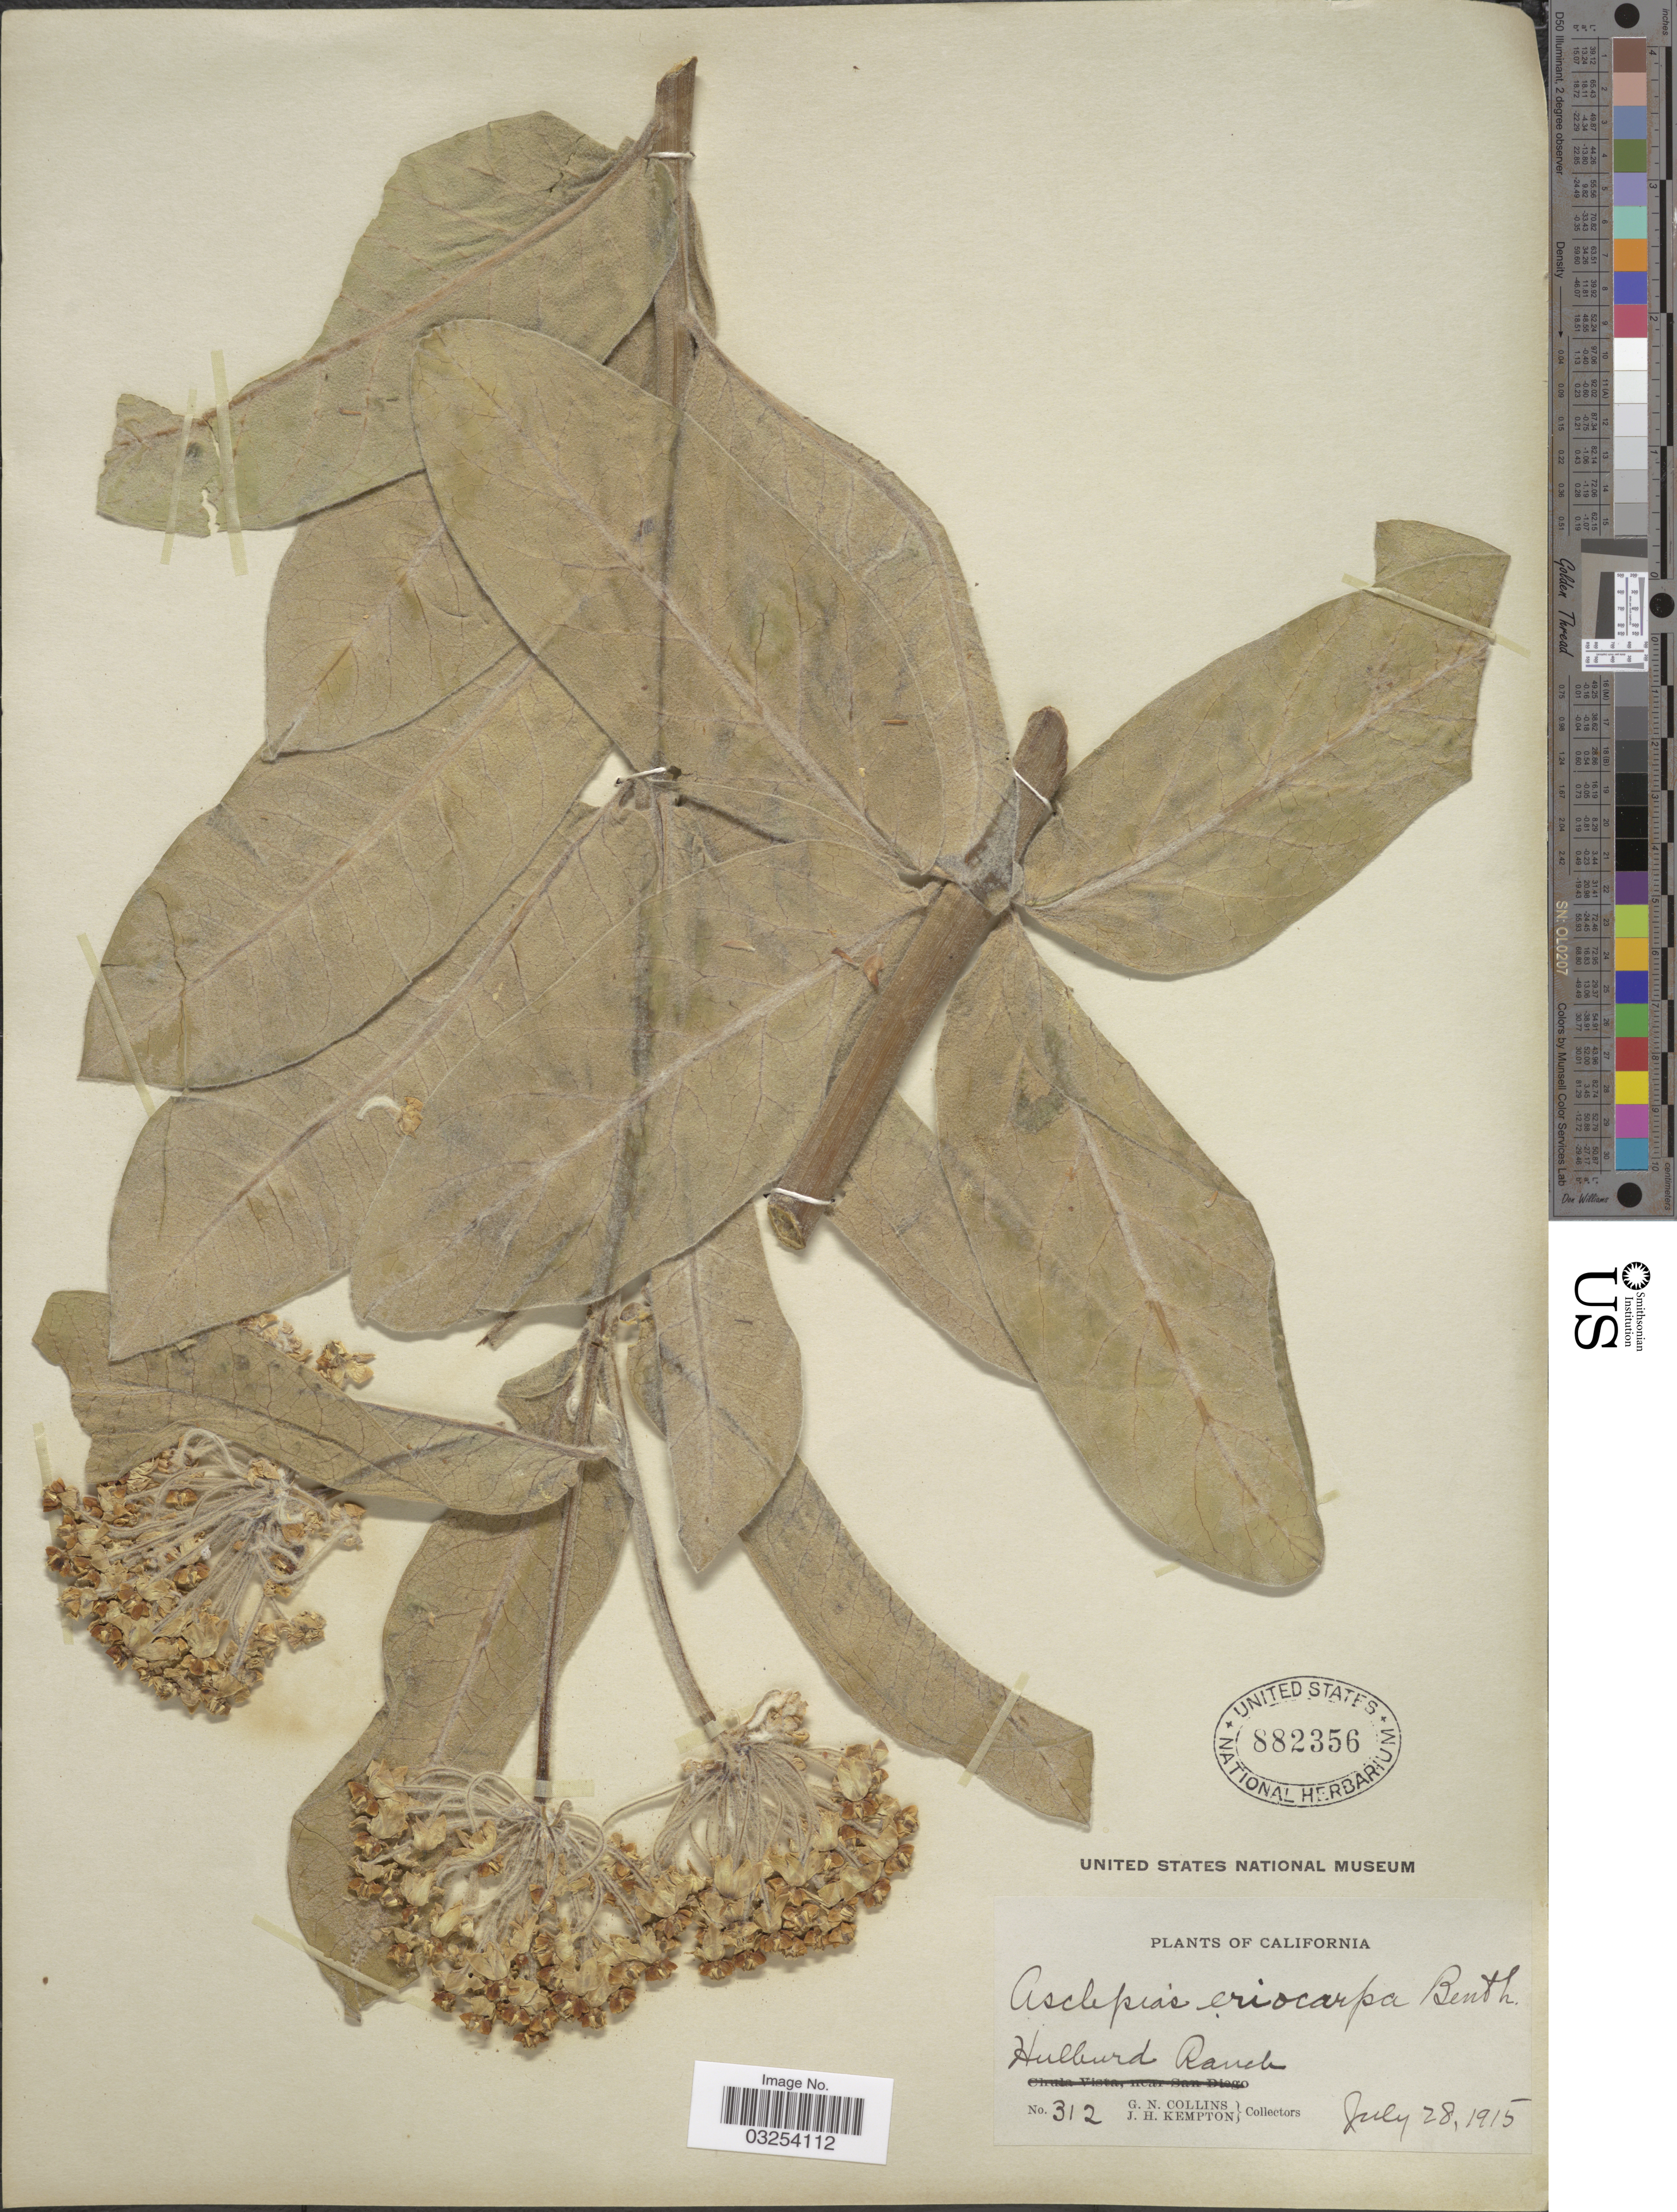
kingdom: Plantae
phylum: Tracheophyta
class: Magnoliopsida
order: Gentianales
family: Apocynaceae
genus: Asclepias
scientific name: Asclepias eriocarpa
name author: Benth.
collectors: G. Collins & J. H. Kempton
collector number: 312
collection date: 1915-07-28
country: United States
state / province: California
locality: Hulburd Ranch.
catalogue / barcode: US 882356